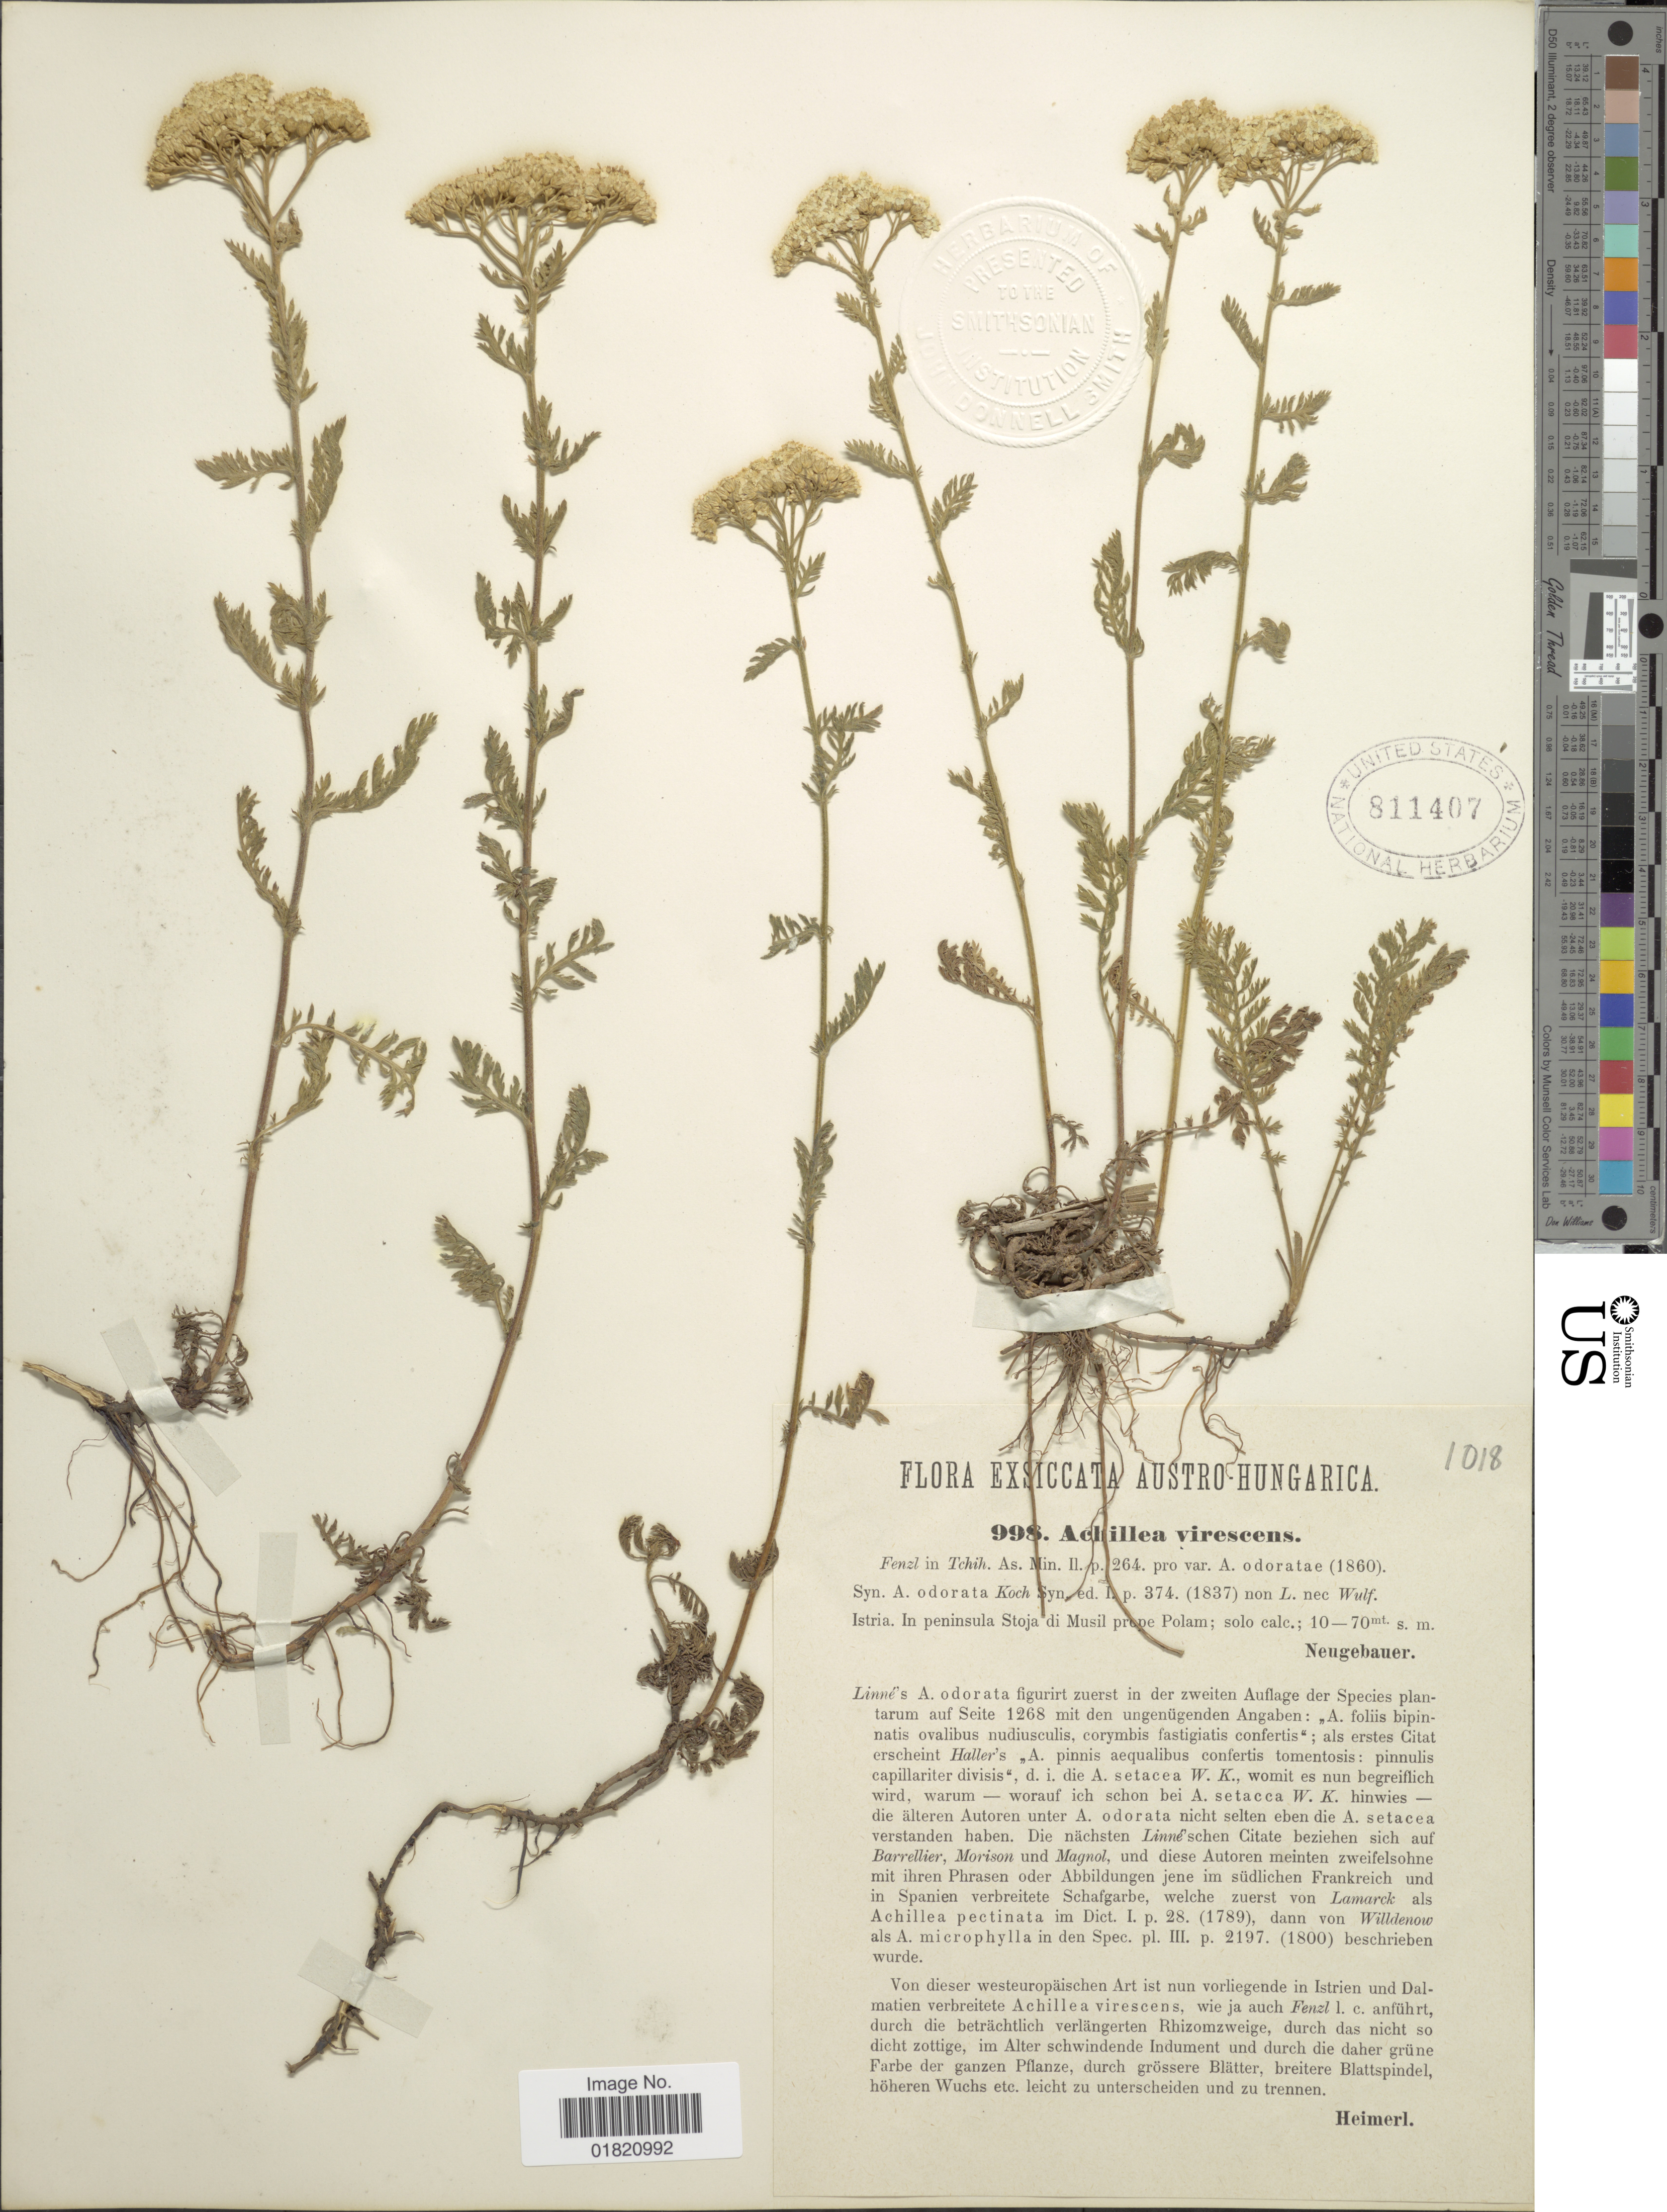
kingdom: Plantae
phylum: Tracheophyta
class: Magnoliopsida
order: Asterales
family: Asteraceae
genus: Achillea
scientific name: Achillea virescens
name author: (Fenzl) Heimerl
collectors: Neugebauer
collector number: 998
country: Croatia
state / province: Istria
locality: Austro-Hungarica. In peninsula Stoja di Musil prope Polam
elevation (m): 10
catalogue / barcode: US 811407